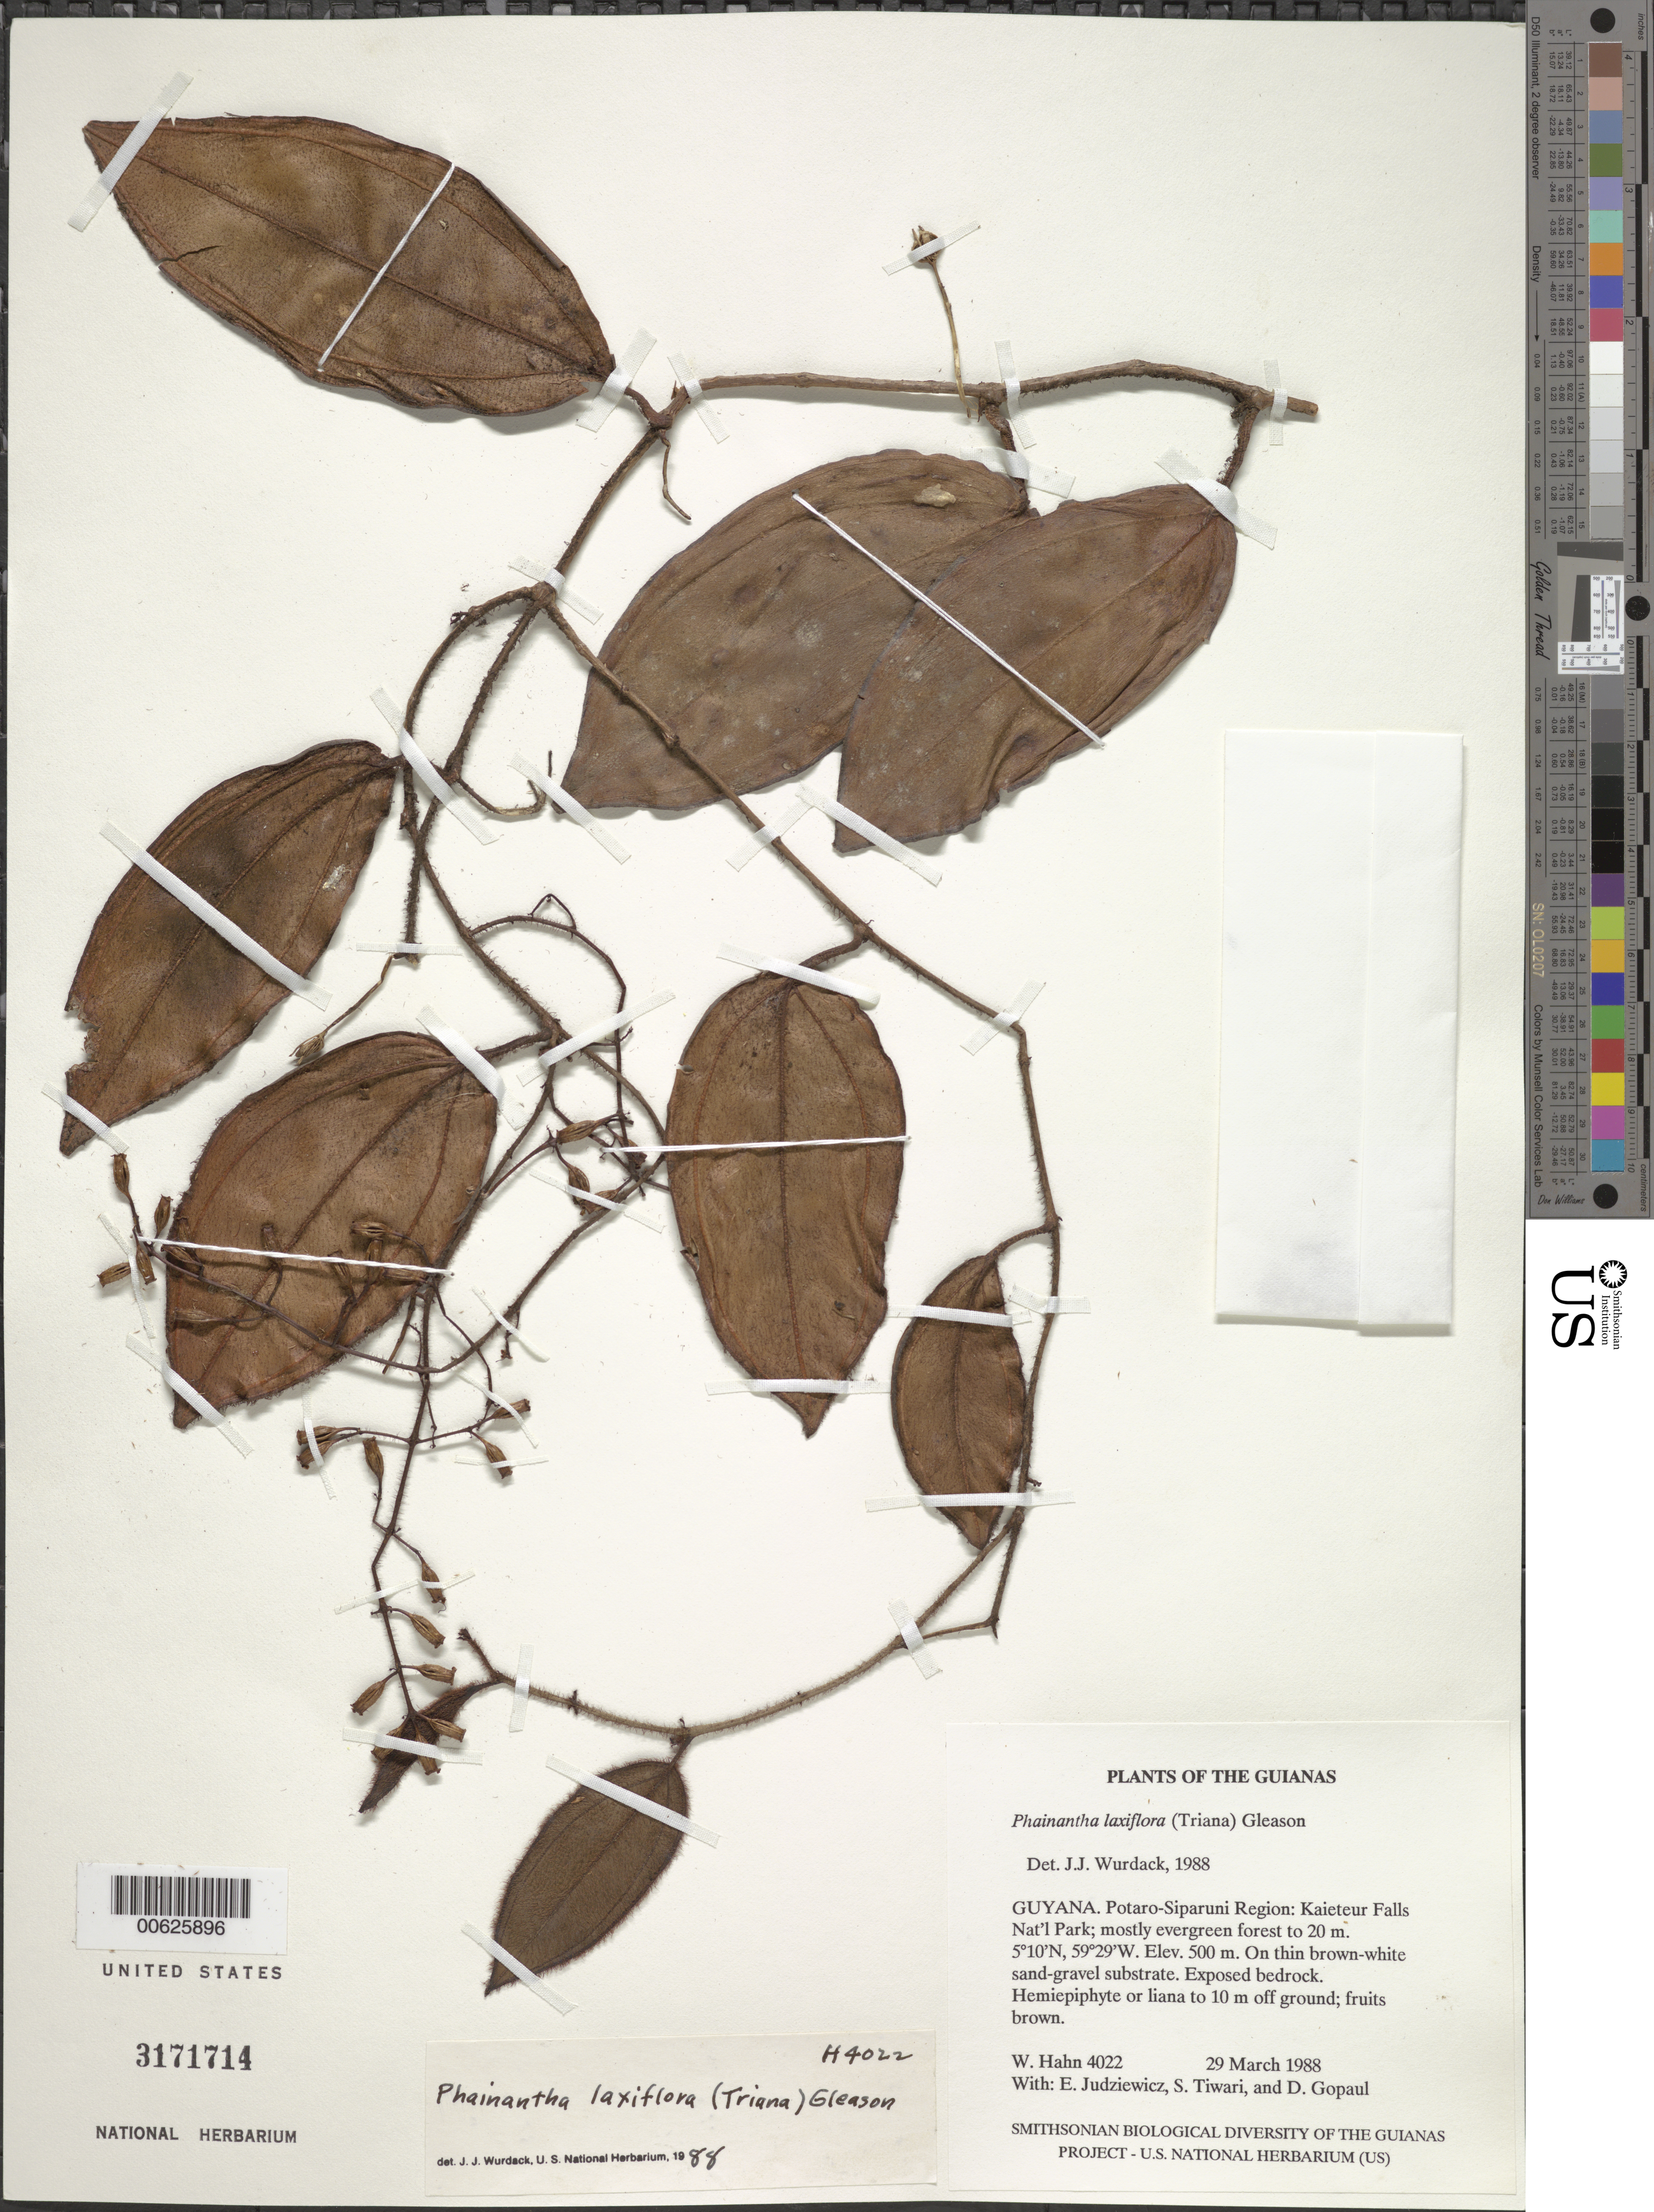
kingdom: Plantae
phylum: Tracheophyta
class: Magnoliopsida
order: Myrtales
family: Melastomataceae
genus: Phainantha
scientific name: Phainantha laxiflora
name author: (Triana) Gleason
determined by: Wurdack, John J., (US), US (UNITED STATES)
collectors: W. Hahn, E. J. Judziewicz, S. Tiwari & D. Gopaul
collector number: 4022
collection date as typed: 29 March 1988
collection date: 1988-03-29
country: Guyana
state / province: Potaro-Siparuni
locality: Kaieteur Falls National Park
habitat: Mostly evergreen forest to 20 m on thin brown-white sand-gravel substrate. Exposed bedrock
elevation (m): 500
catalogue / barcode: US 3171714